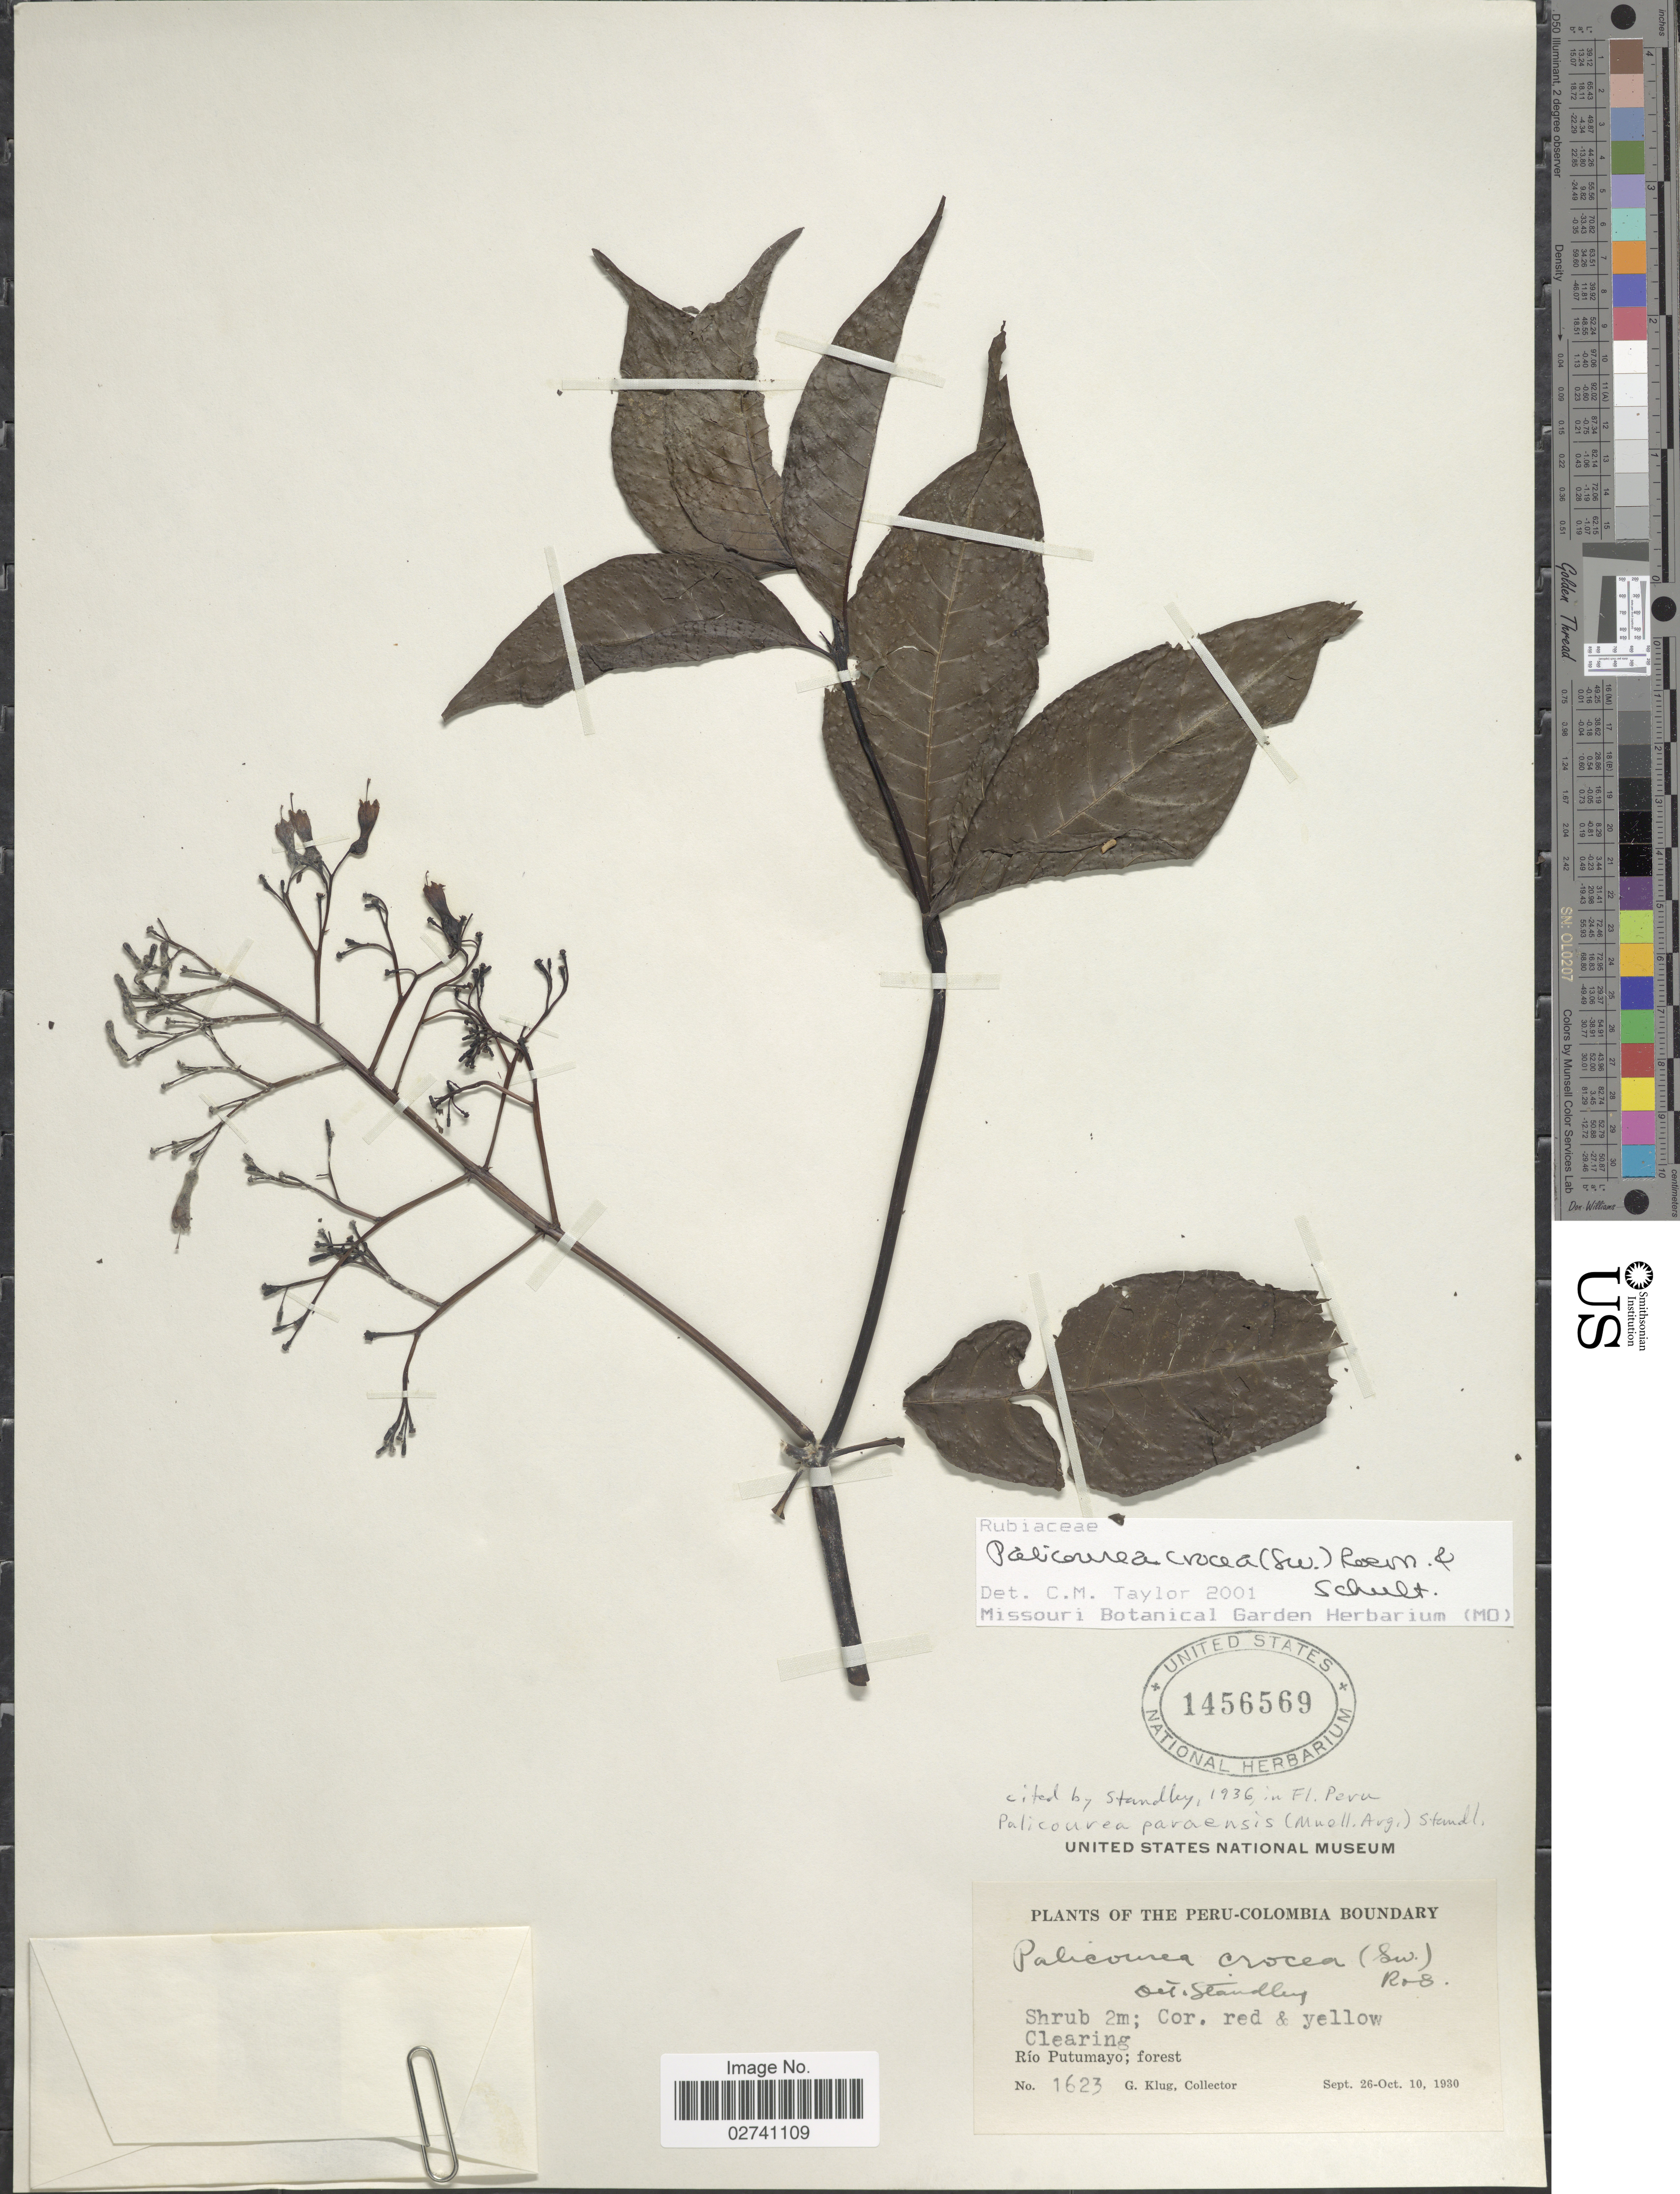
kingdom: Plantae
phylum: Tracheophyta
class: Magnoliopsida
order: Gentianales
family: Rubiaceae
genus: Palicourea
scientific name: Palicourea crocea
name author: (Sw.) Schult.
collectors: G. Klug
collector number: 1623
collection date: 1930-09-26/1930-10-10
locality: Peru-Colombia Boundary. Río Putumayo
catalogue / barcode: US 1456569